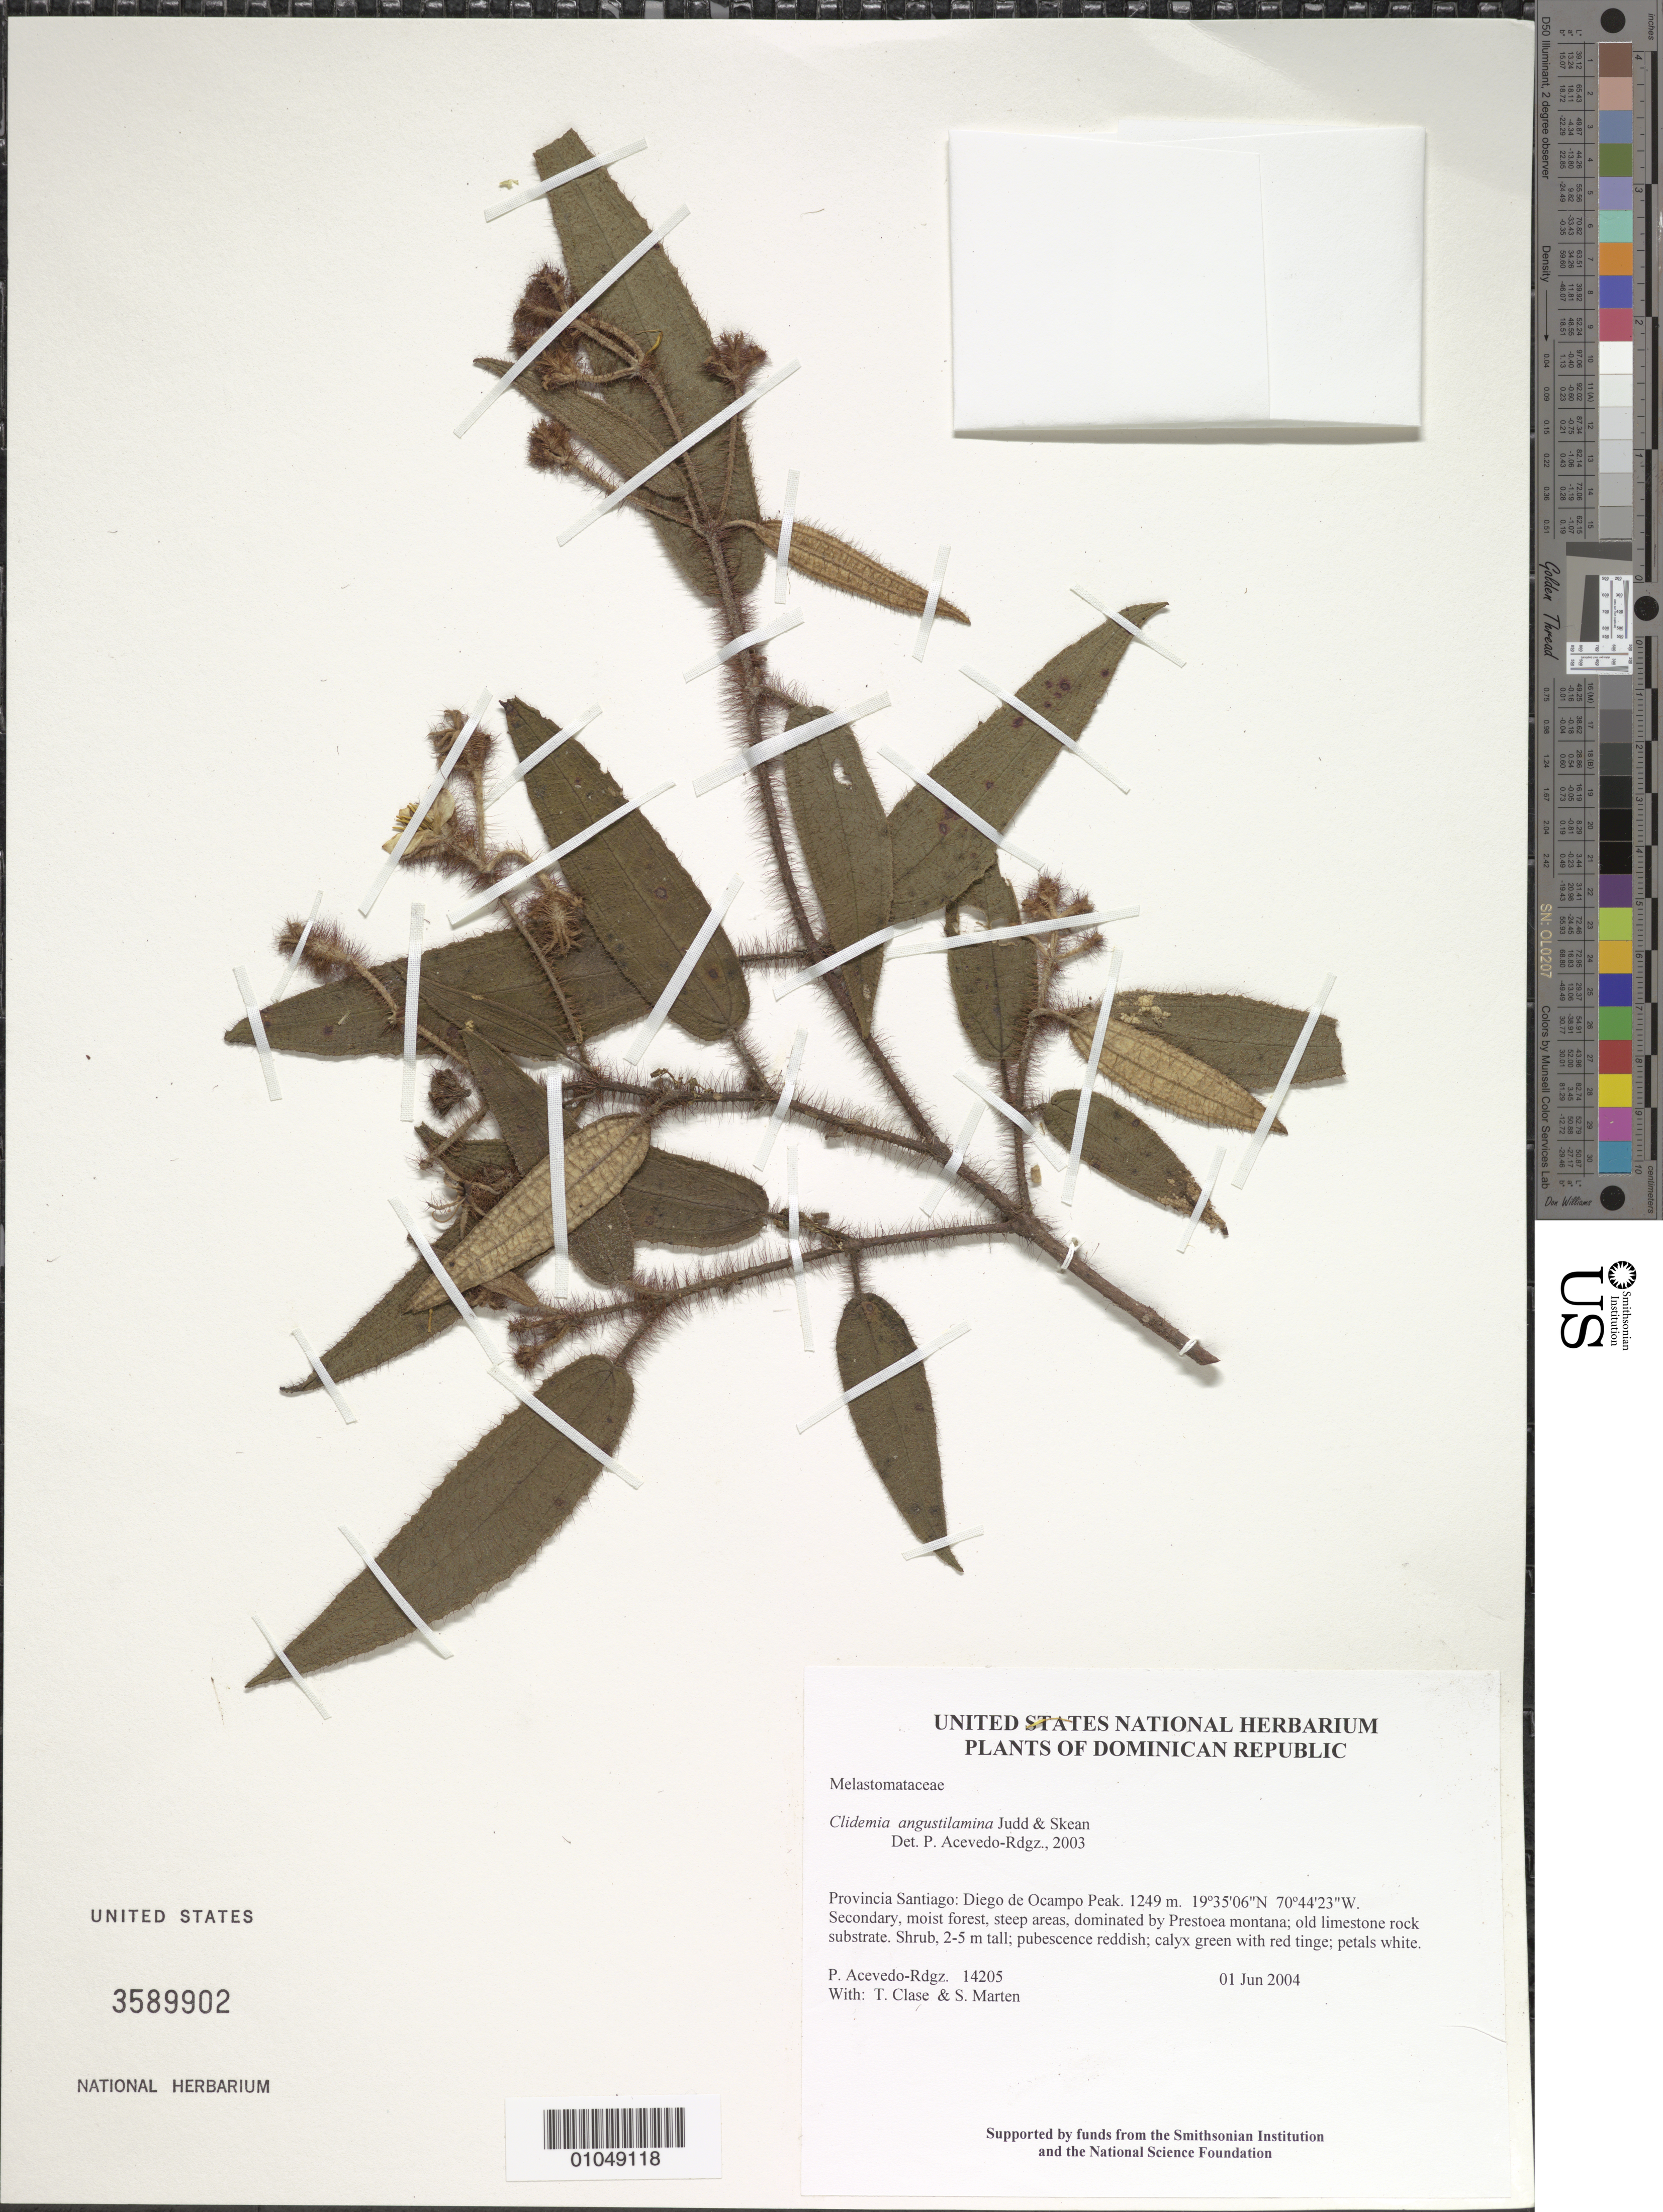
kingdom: Plantae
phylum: Tracheophyta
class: Magnoliopsida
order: Myrtales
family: Melastomataceae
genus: Clidemia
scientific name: Clidemia angustilamina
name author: Judd & Skean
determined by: Acevedo-Rodríguez, P., (BOT), Smithsonian Institution - National Museum of Natural History (UNITED STATES)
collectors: P. Acevedo-Rodr., T. Clase & S. Marten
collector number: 14205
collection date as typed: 01 Jun 2004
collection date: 2004-06-01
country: Dominican Republic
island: Hispaniola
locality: Provincia Santiago: Diego de Ocampo Peak.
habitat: Secondary, moist forest, steep areas, dominated by Prestoea montana; old limestone rock substrate.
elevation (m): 1249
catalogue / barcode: US 3589902